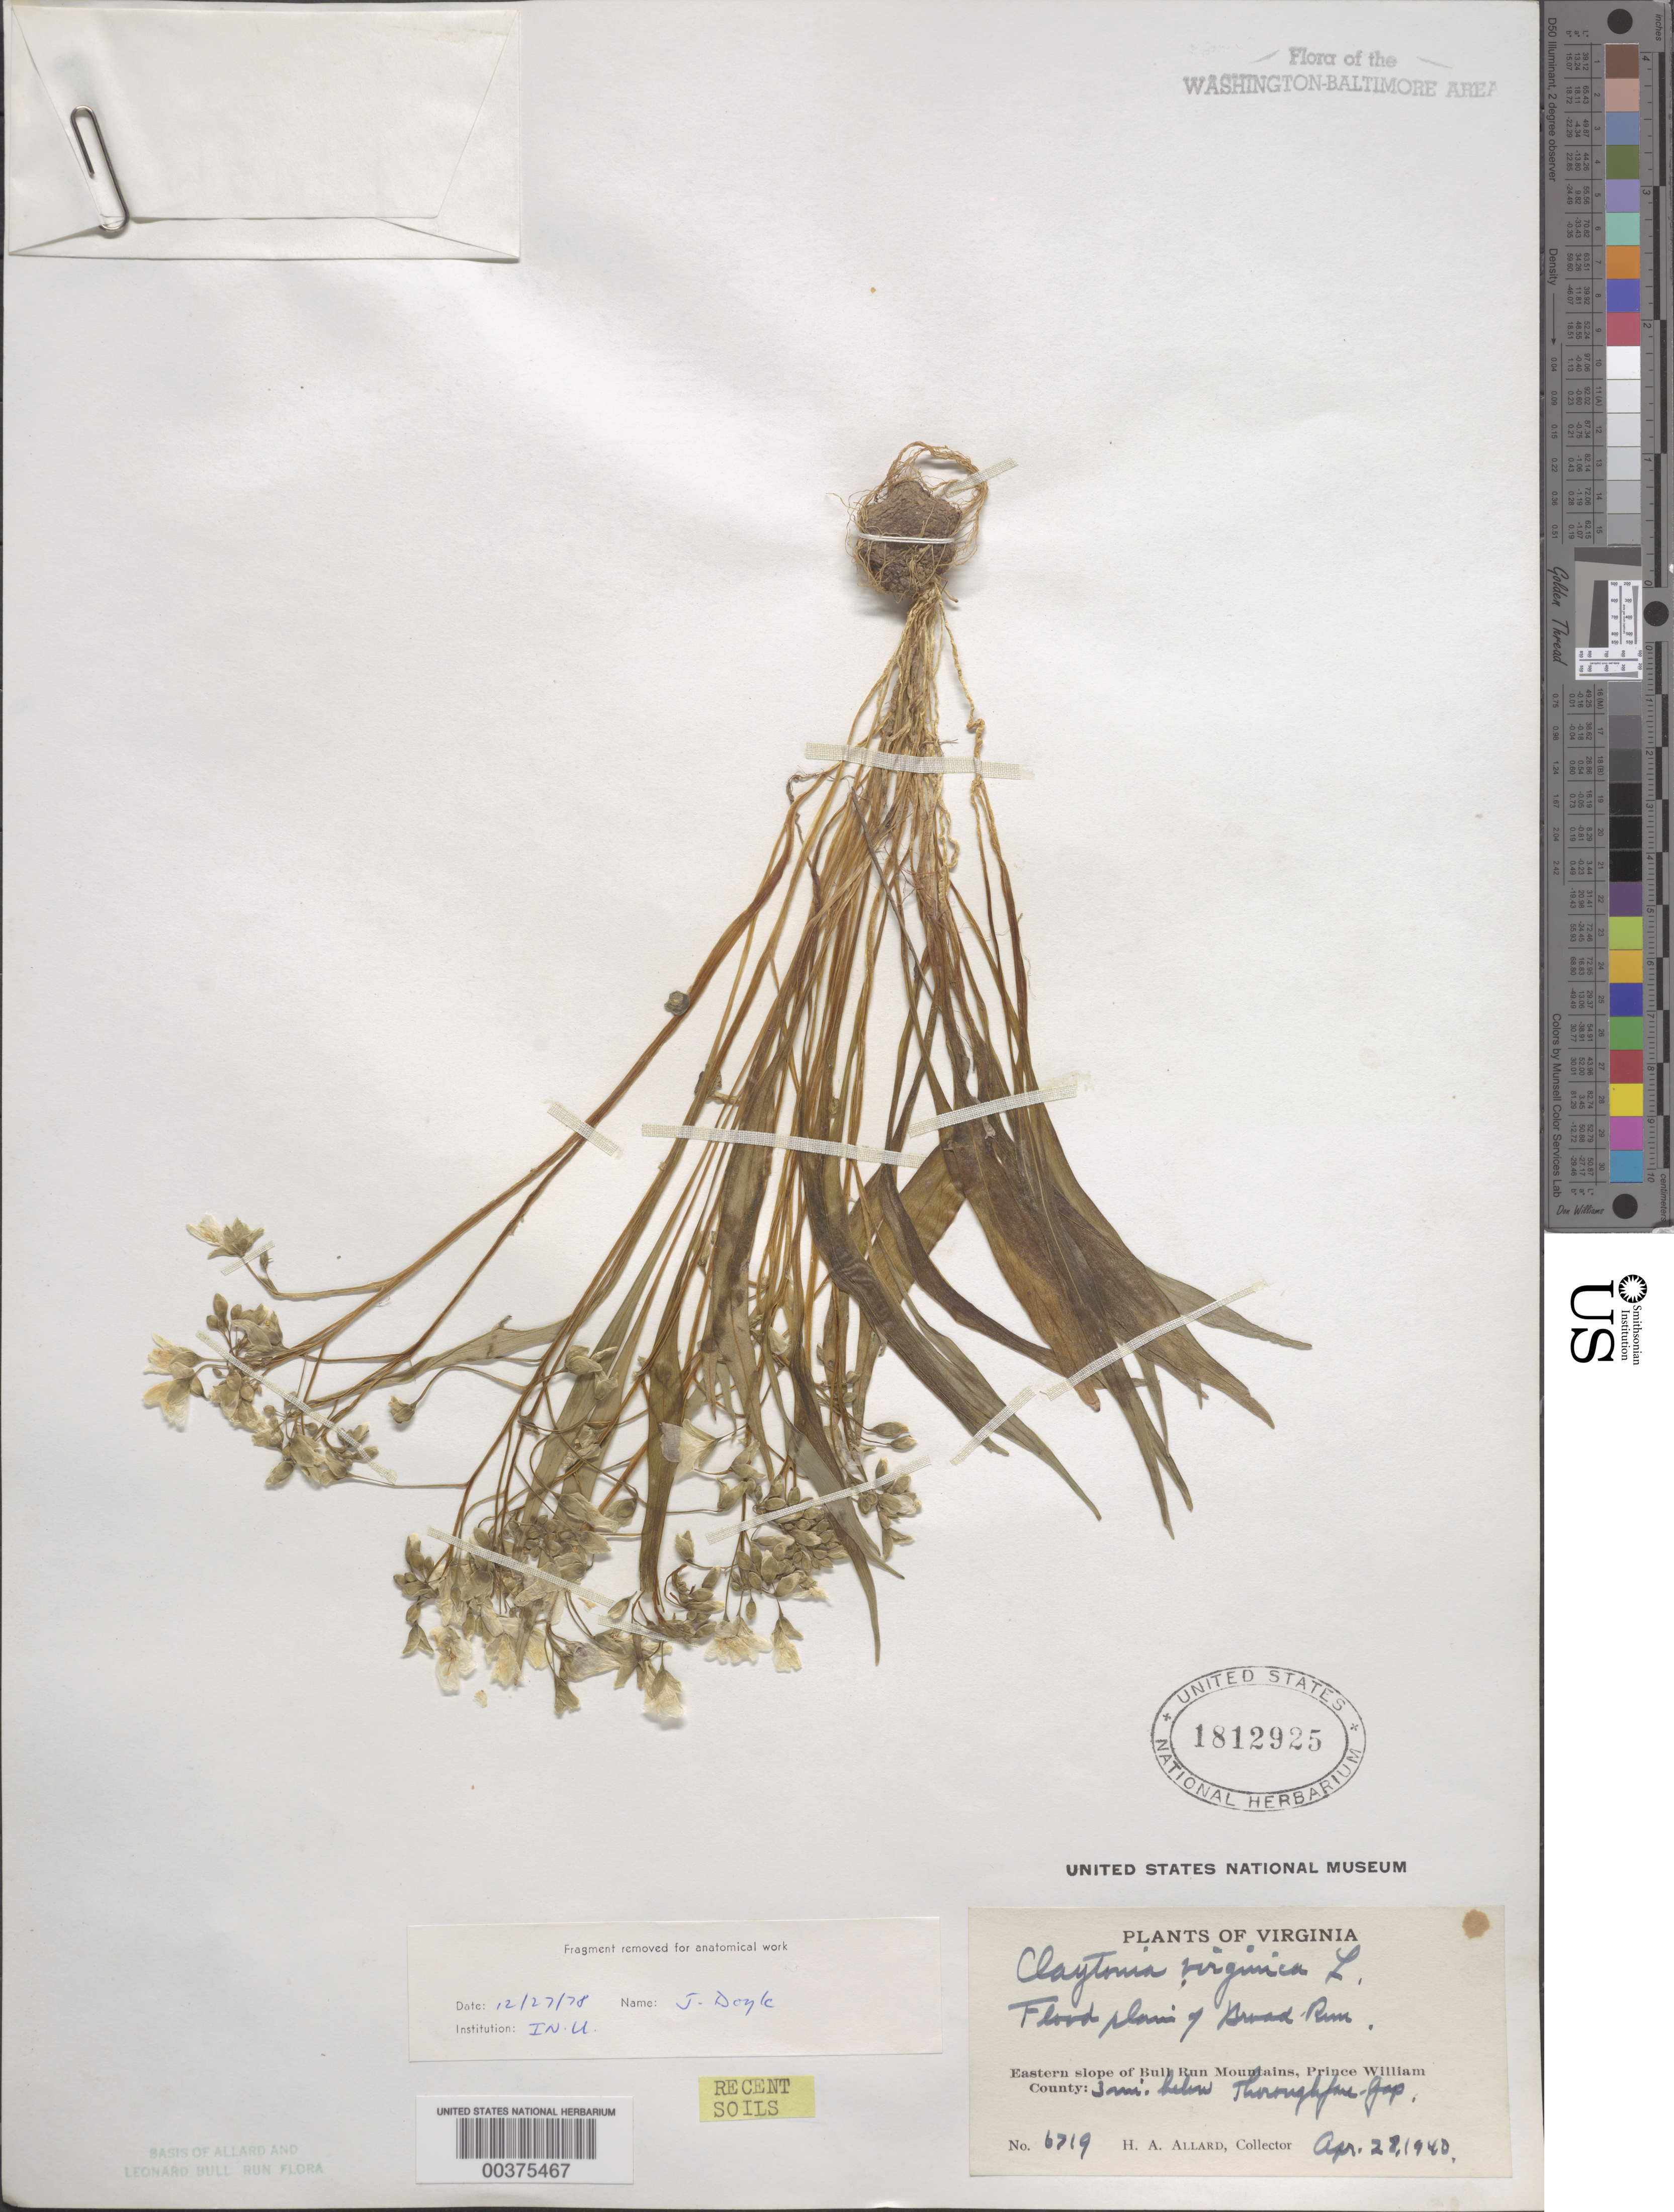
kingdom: Plantae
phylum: Tracheophyta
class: Magnoliopsida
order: Caryophyllales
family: Montiaceae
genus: Claytonia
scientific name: Claytonia virginica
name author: L.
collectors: H. A. Allard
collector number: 6719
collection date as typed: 28 Apr 1940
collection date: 1940-04-28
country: United States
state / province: Virginia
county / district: Prince William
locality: Broad Run, south of Thorofare Gap, Pond Mountains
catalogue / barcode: US 1812925